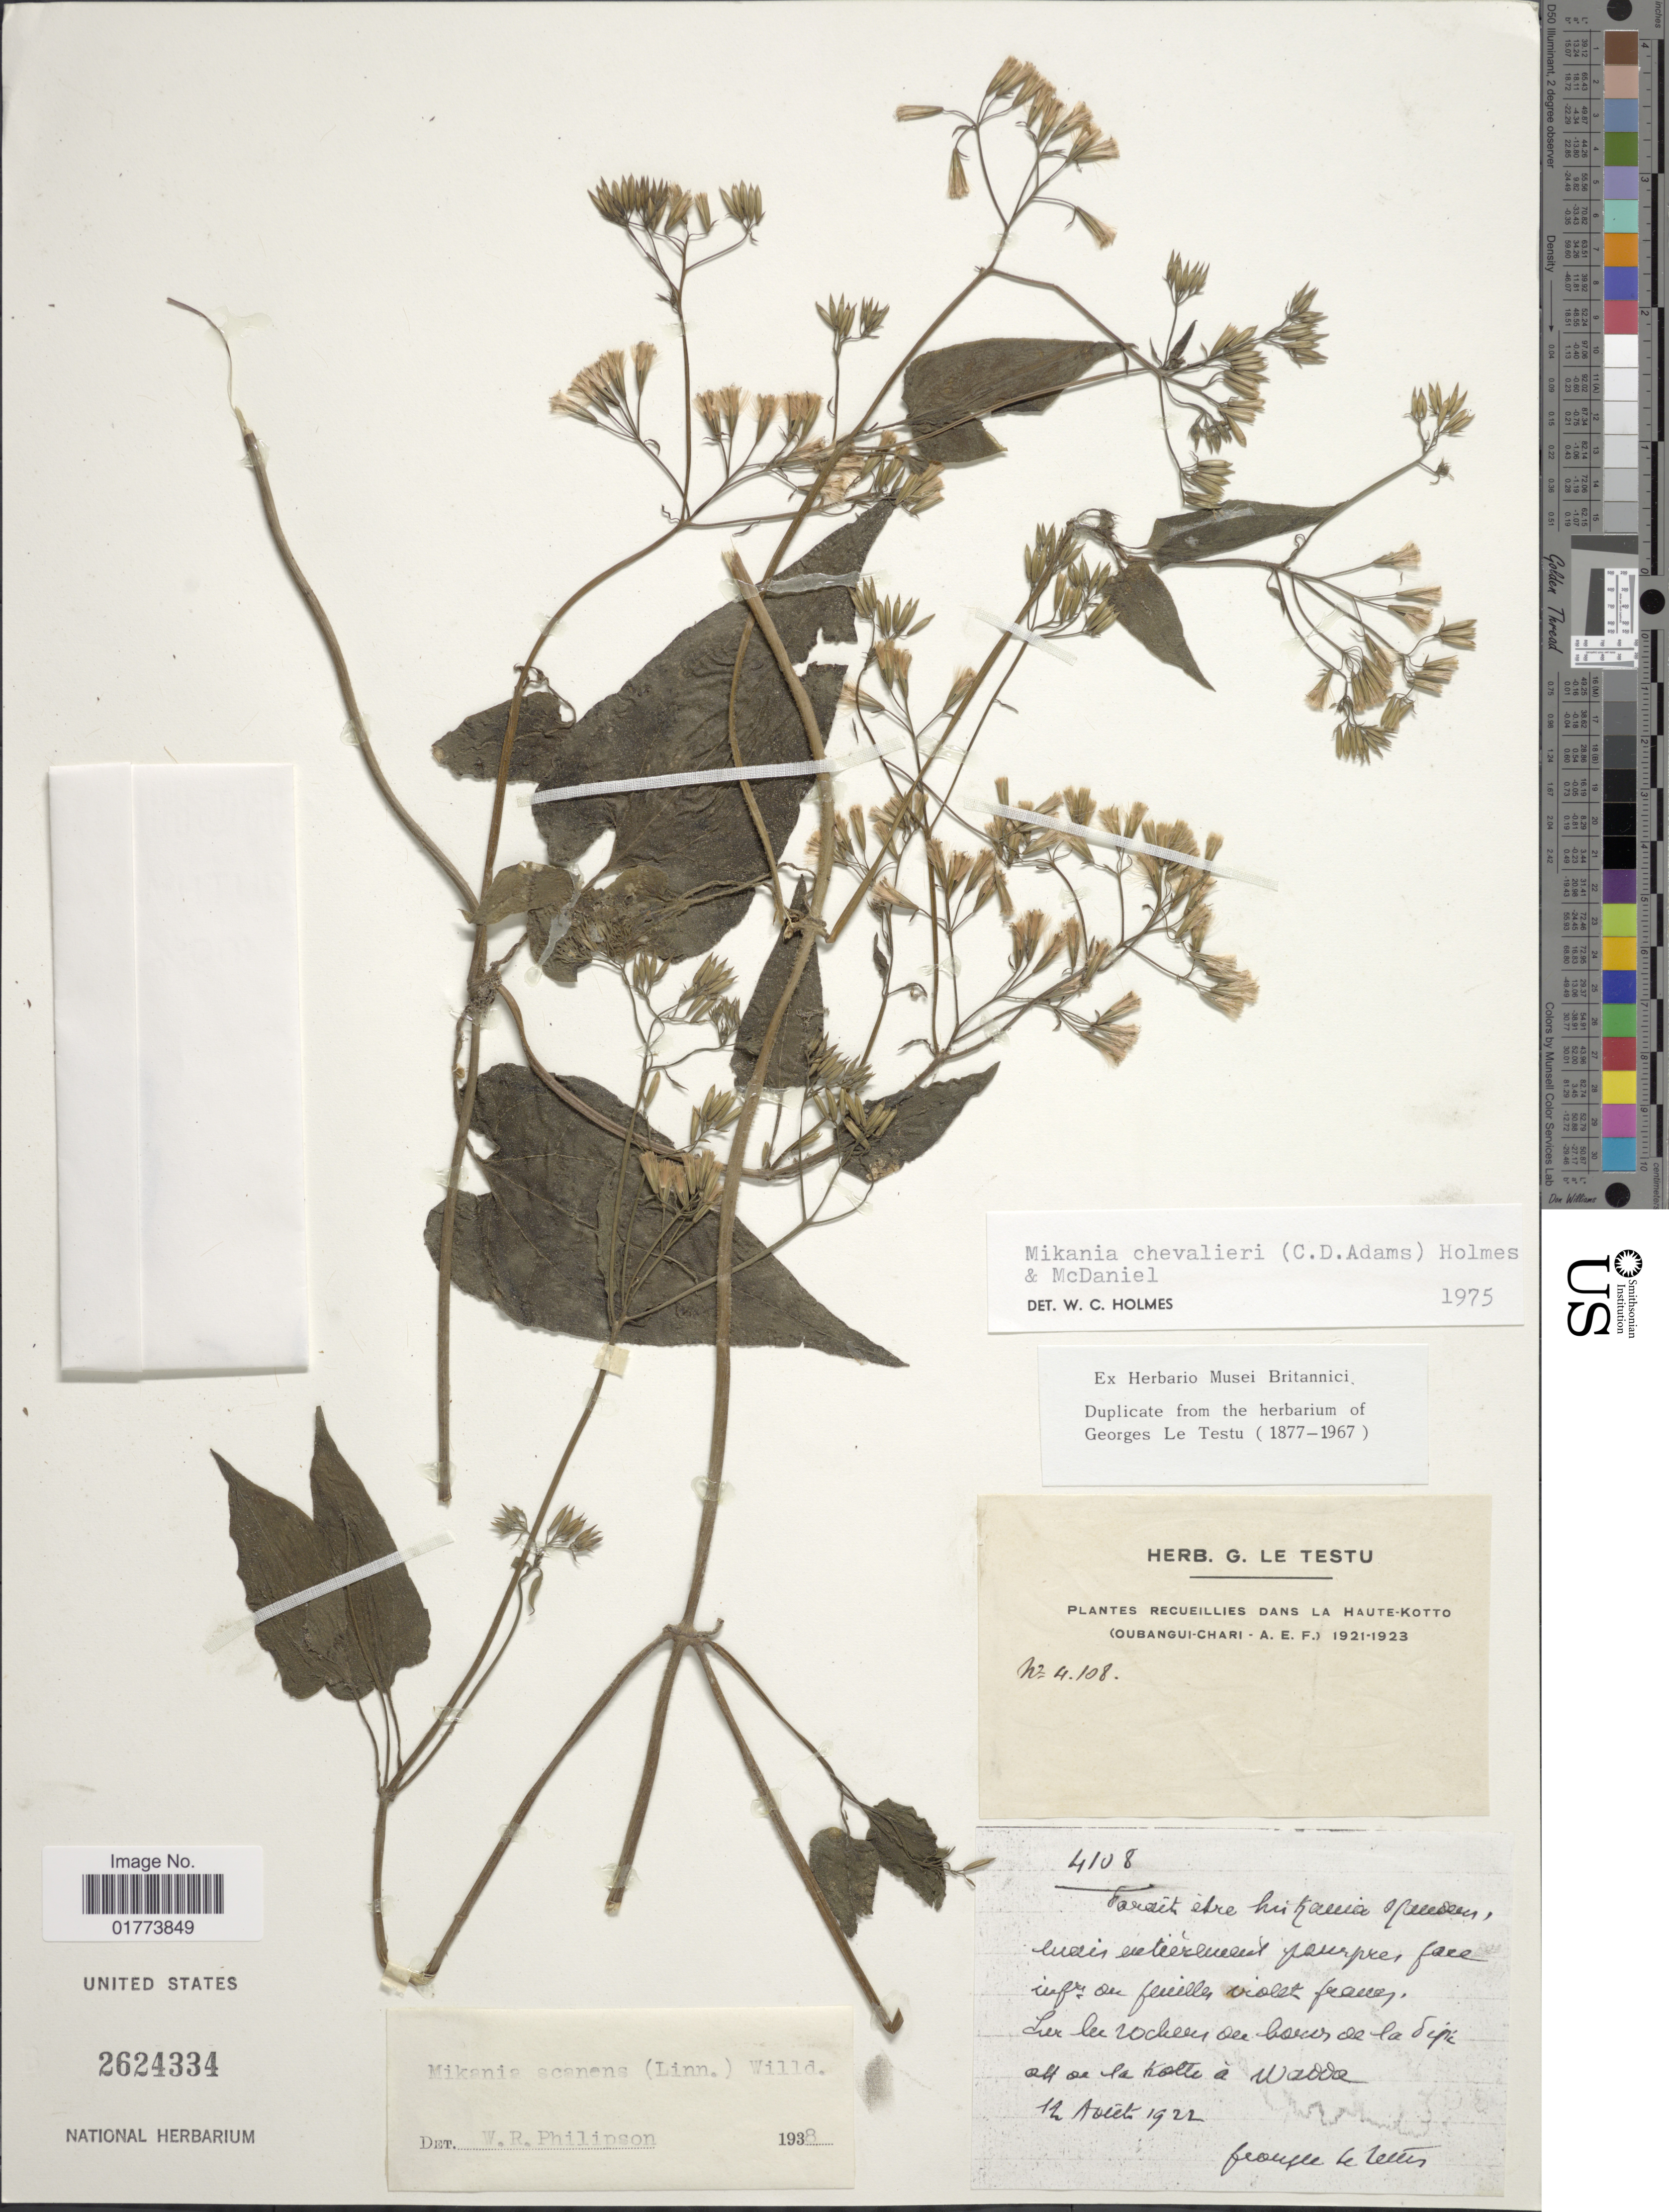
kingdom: Plantae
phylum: Tracheophyta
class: Magnoliopsida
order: Asterales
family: Asteraceae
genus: Mikania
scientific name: Mikania chevalieri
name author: (C.D. Adams) W.C. Holmes & McDaniel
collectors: G. Le Testu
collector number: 4108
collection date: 1922-08-12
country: Central African Republic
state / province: Haute-Kotto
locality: Dans la Haute-Kotto (Oubangui-Chari) Sur les rochers du bord de la Sipi alt de la Kolte a Wadda [interpreted]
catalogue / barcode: US 2624334